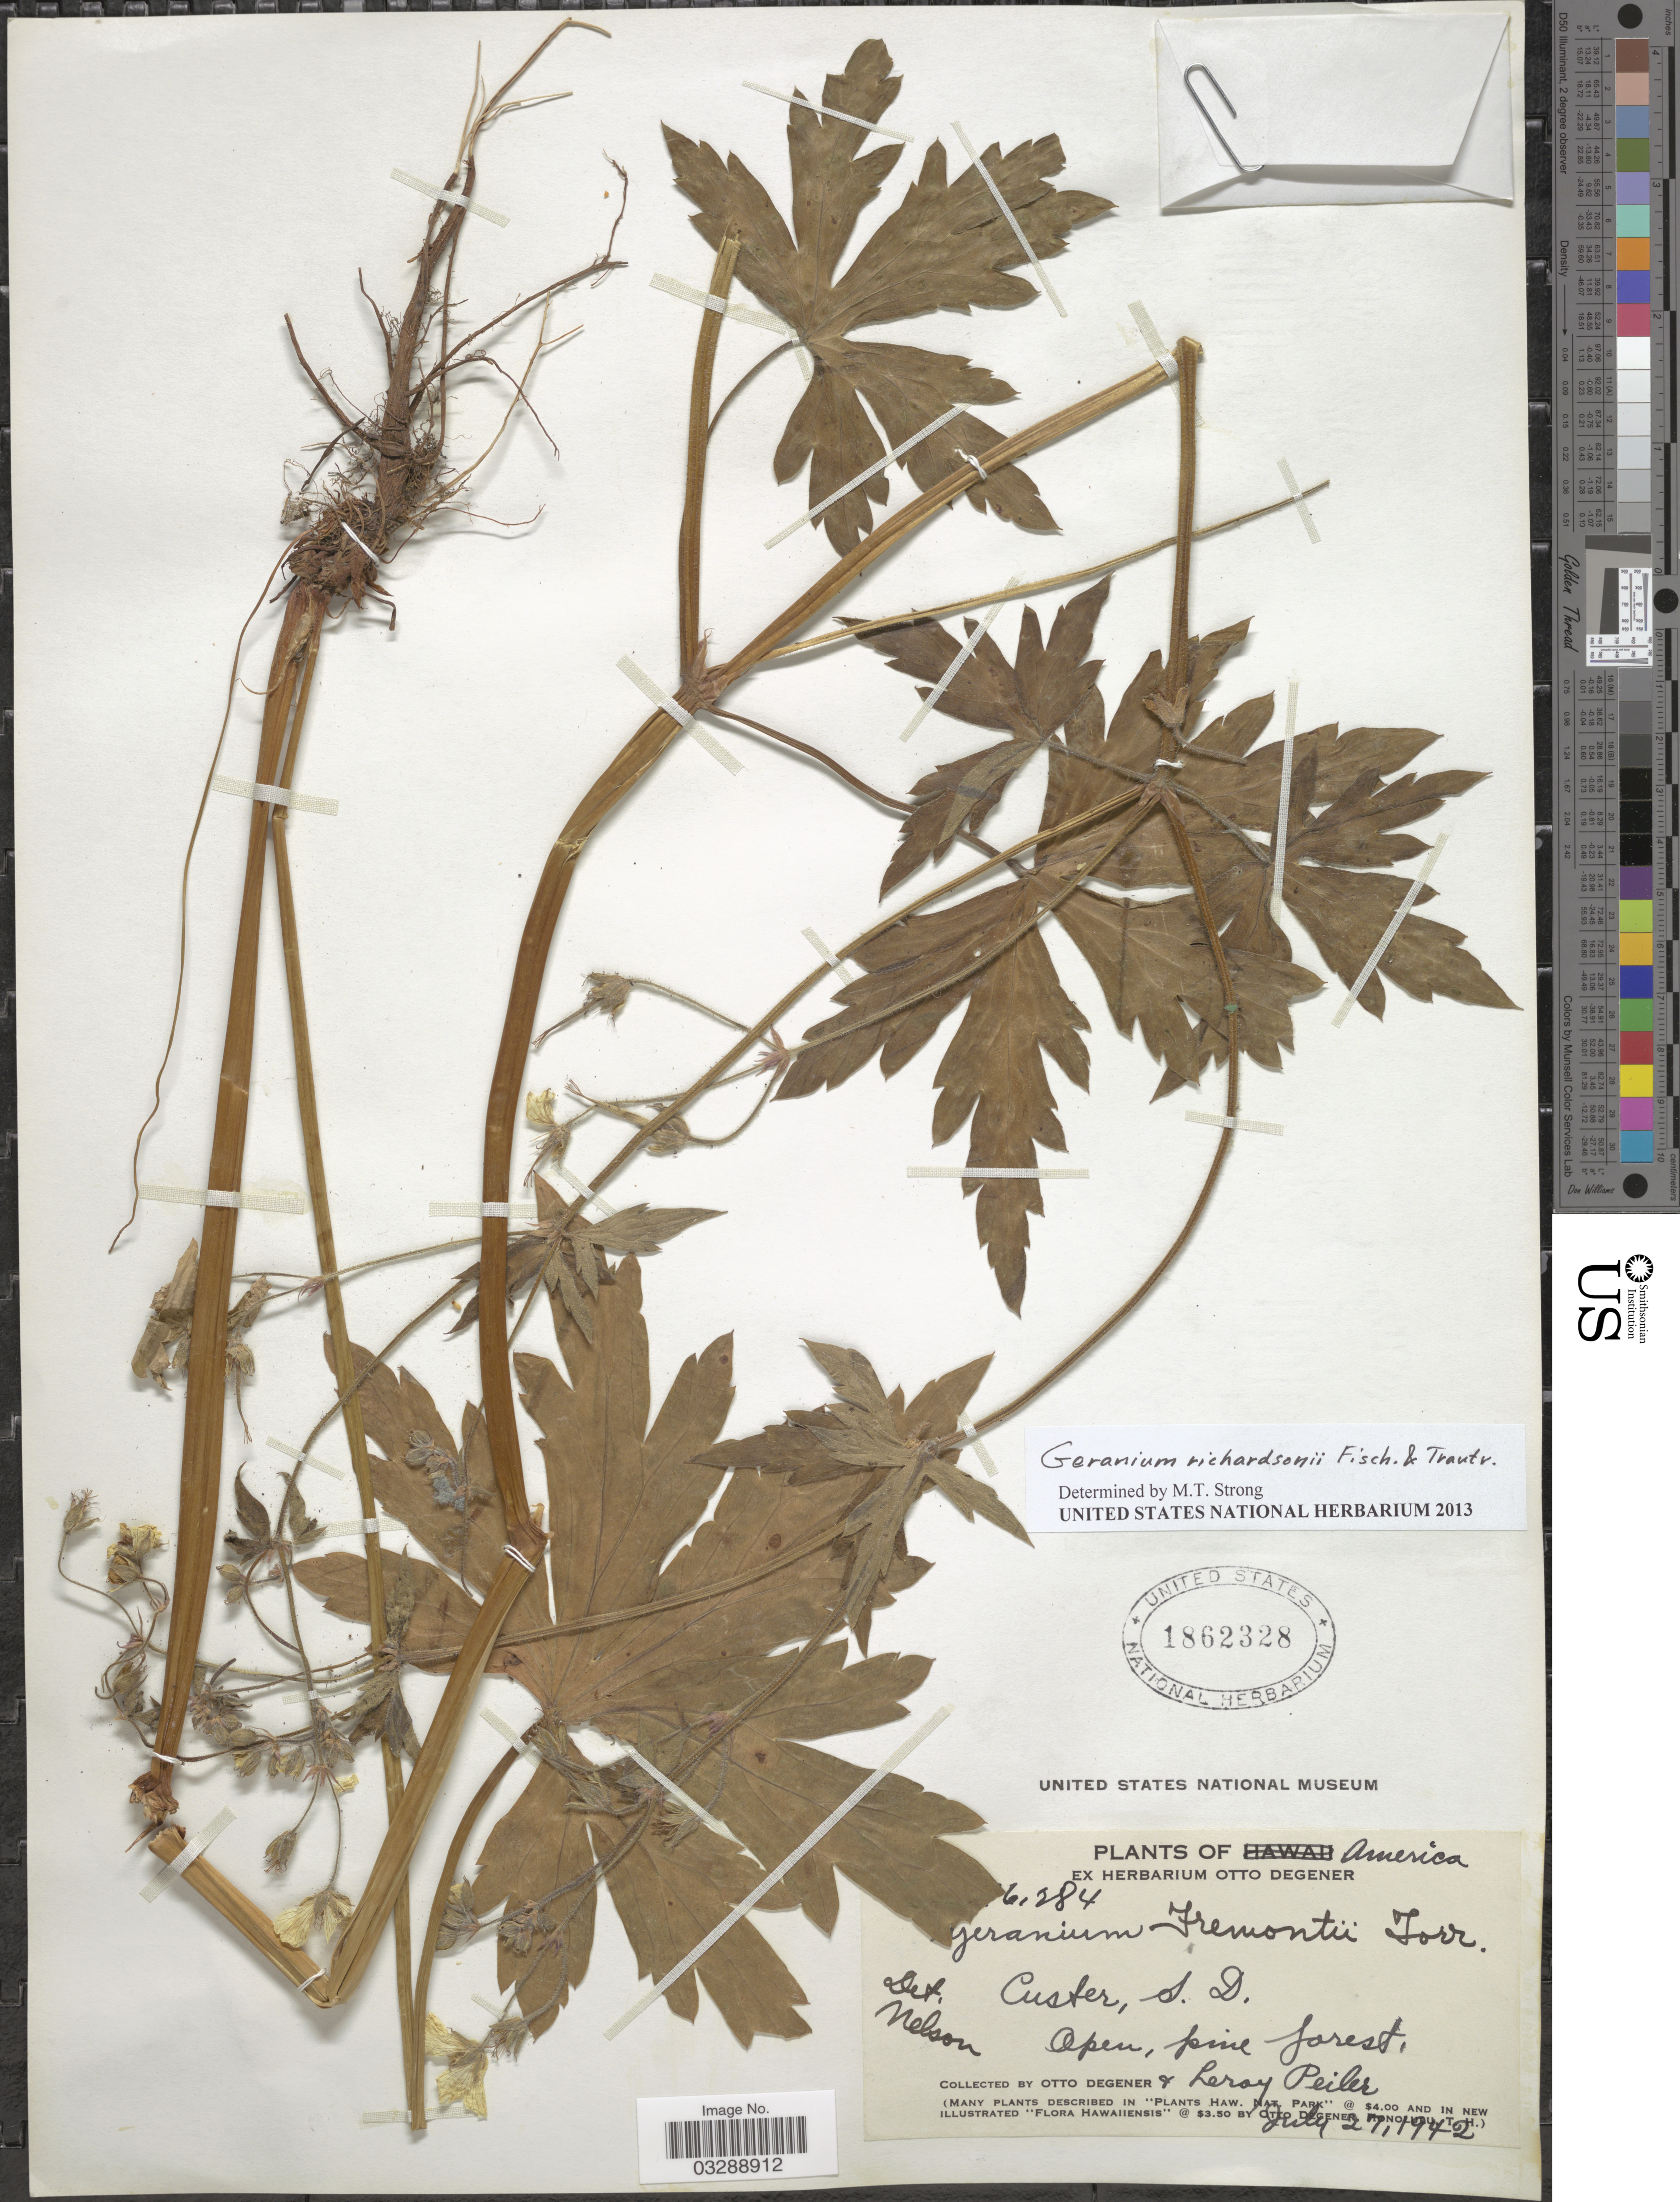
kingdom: Plantae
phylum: Tracheophyta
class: Magnoliopsida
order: Geraniales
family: Geraniaceae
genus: Geranium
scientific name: Geranium richardsonii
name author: Fisch. & Trautv.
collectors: O. Degener & L. Peiler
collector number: !6284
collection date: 1942-07-27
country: United States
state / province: South Dakota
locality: Custer.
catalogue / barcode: US 1862328